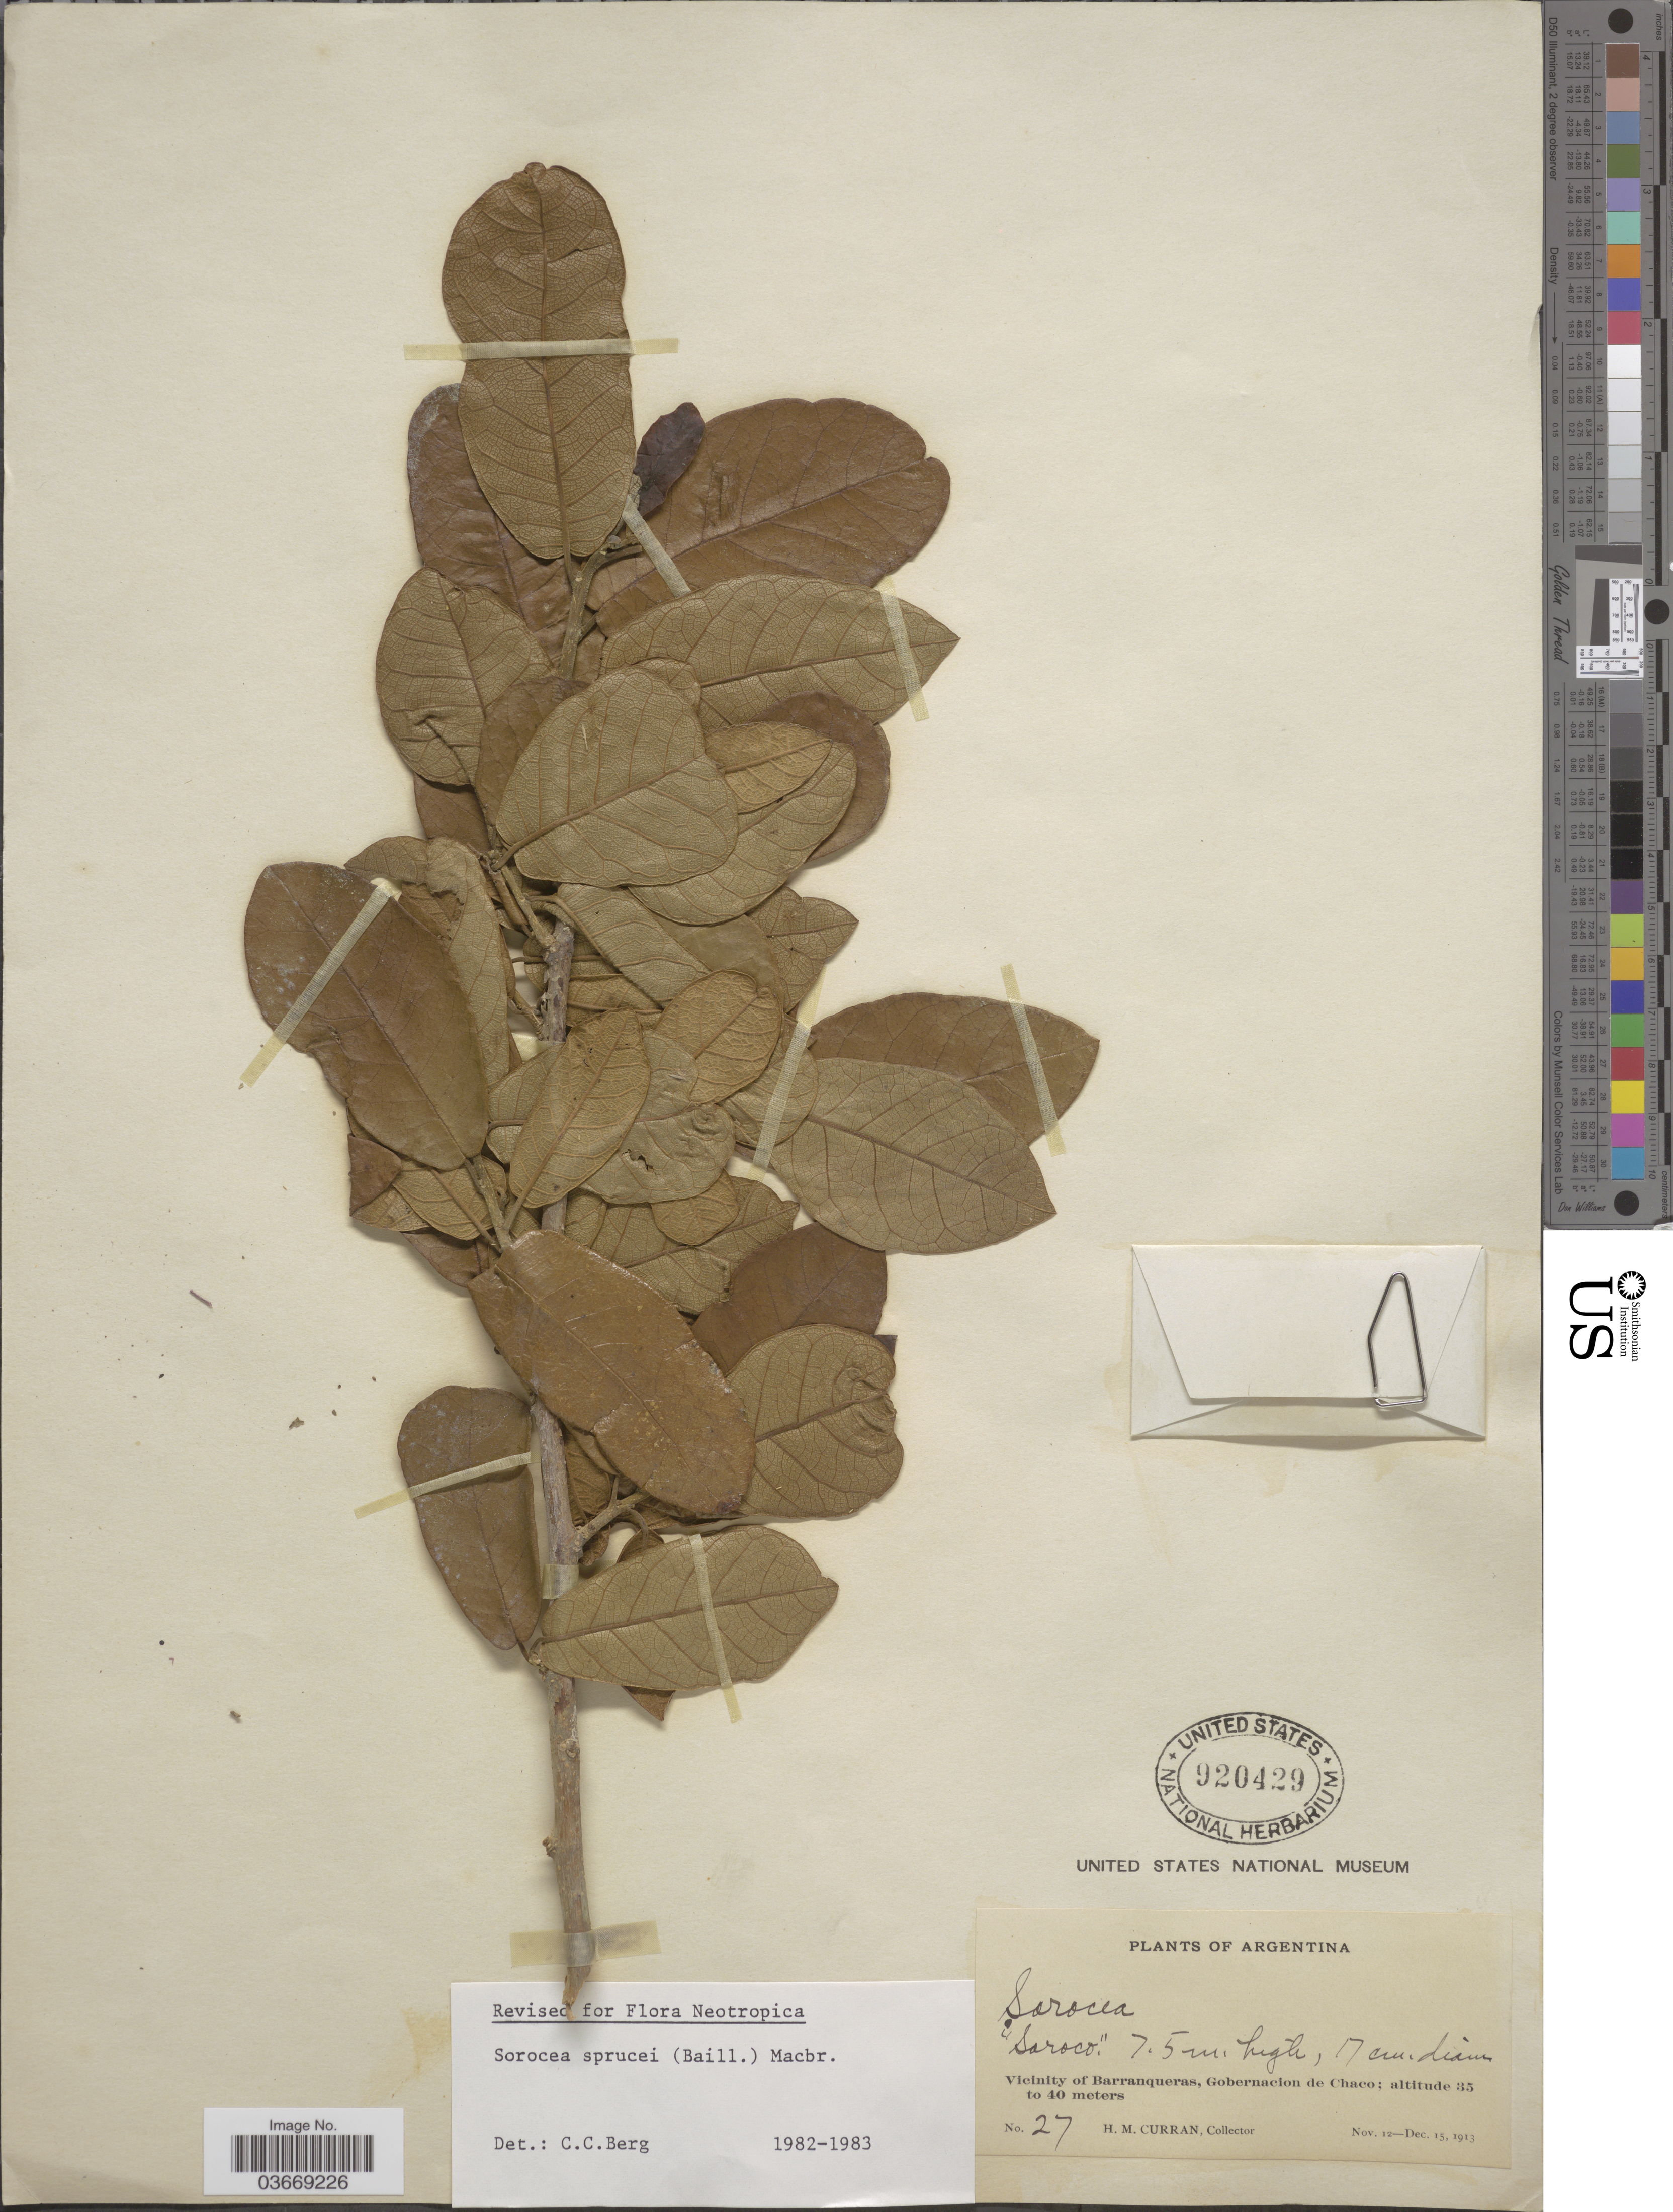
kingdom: Plantae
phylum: Tracheophyta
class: Magnoliopsida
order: Rosales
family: Moraceae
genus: Sorocea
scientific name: Sorocea sprucei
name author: (Baill.) J.F. Macbr.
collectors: H. M. Curran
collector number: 27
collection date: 1913-11-12/1913-12-15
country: Argentina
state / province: Chaco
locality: Vicinity of Barranqueras, Gobernacion de Chaco.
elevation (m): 35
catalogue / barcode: US 920429